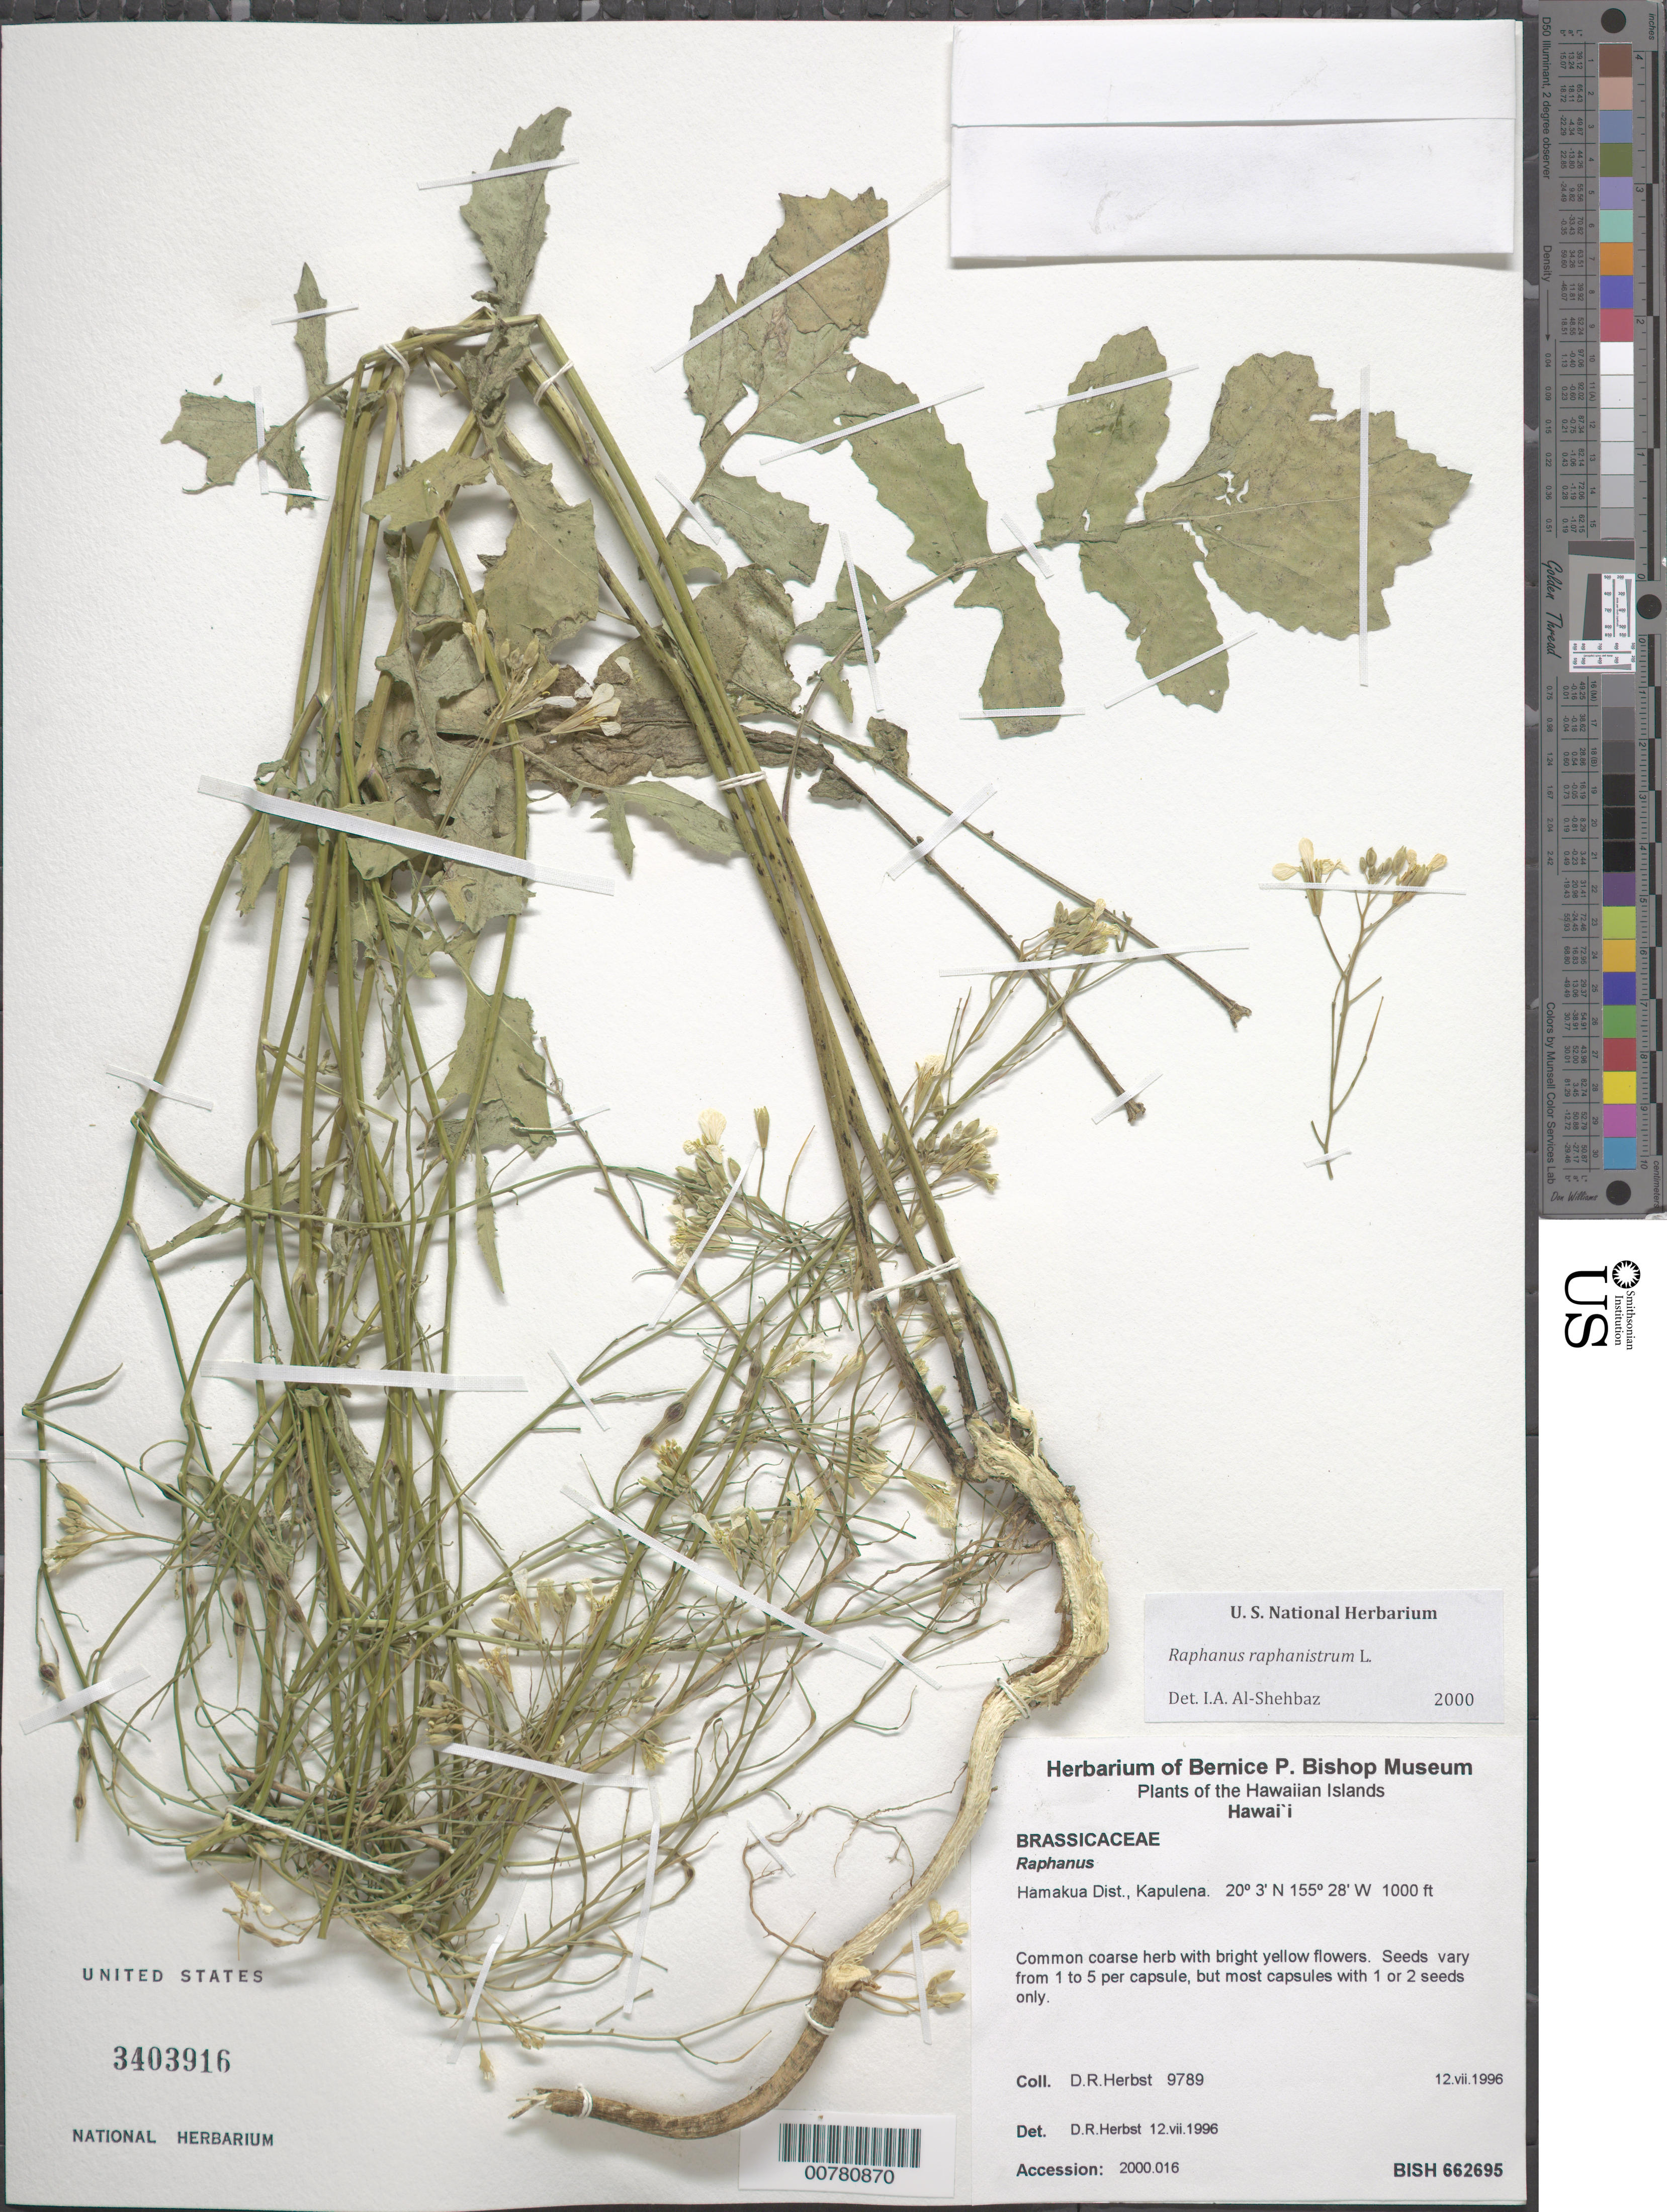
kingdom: Plantae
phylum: Tracheophyta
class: Magnoliopsida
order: Brassicales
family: Brassicaceae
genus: Raphanus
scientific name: Raphanus raphanistrum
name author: L.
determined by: Al-Shehbaz, I. A., (MO), Missouri Botanical Garden (UNITED STATES)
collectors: D. R. Herbst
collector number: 9789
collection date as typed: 12 Jul 1996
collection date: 1996-07-12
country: United States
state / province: Hawaii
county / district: Hawaii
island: Hawaii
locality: Hamakua Distr., Kapulena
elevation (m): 304.8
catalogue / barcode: US 3403916